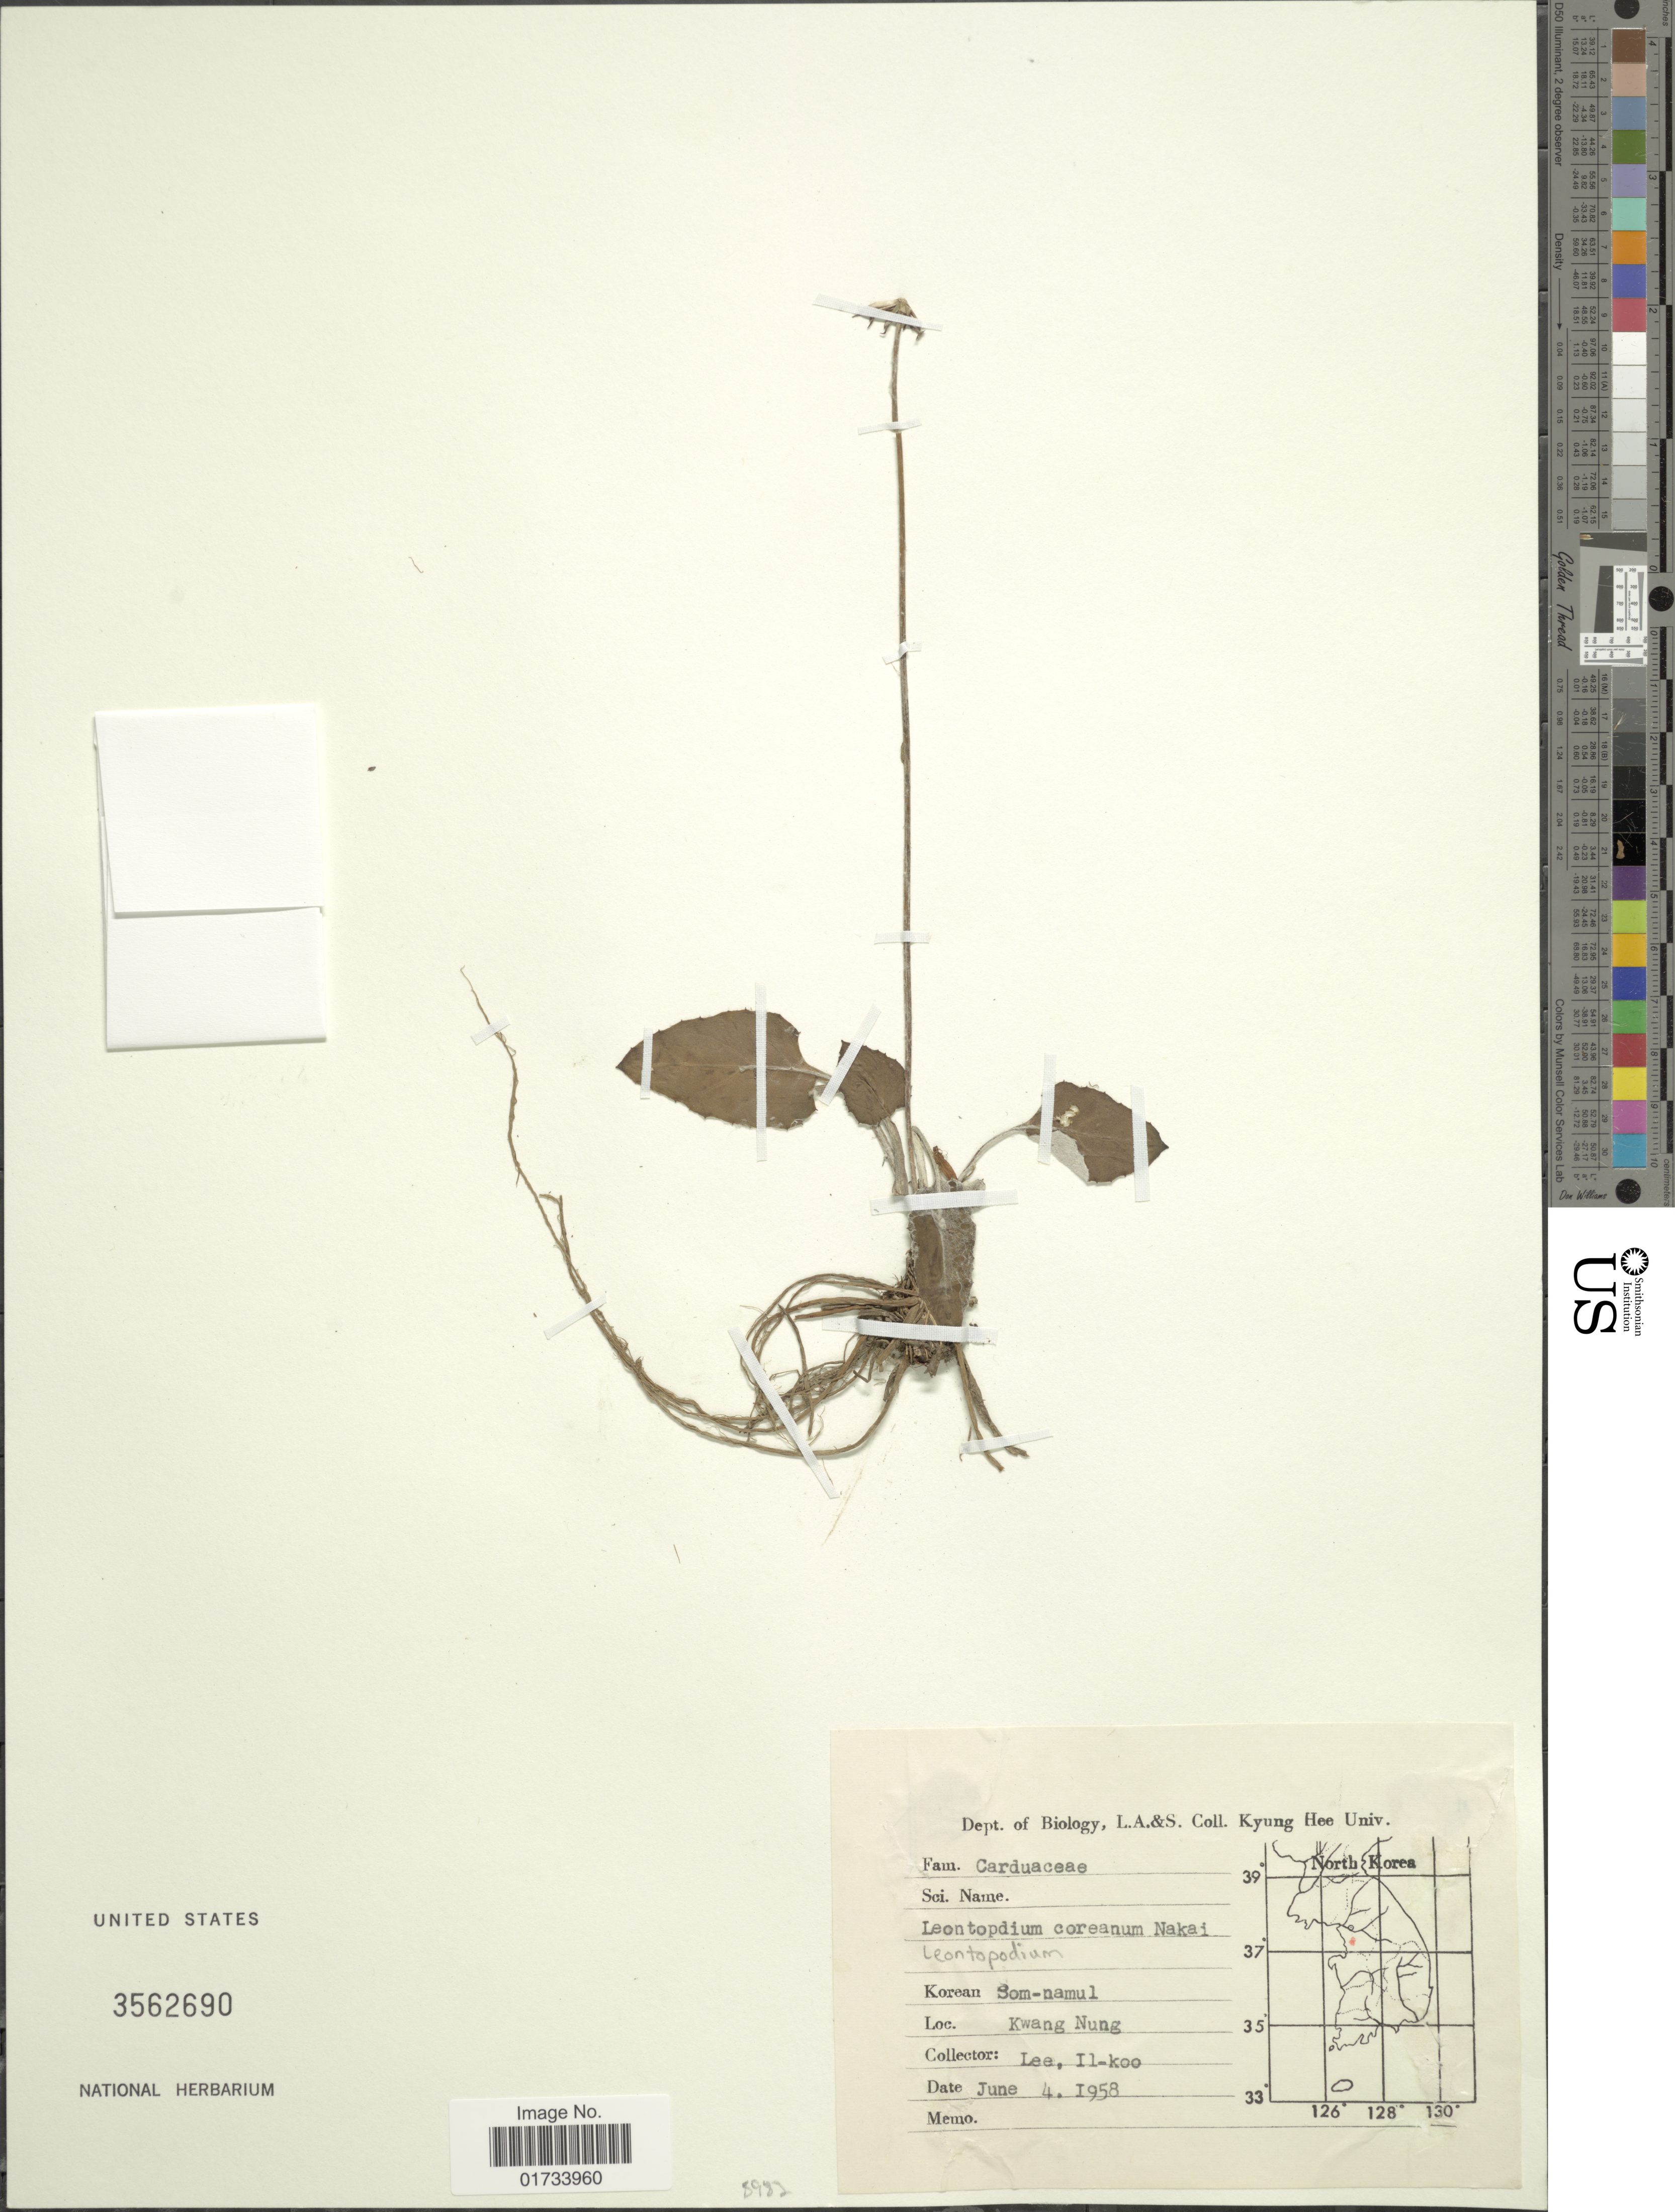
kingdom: Plantae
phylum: Tracheophyta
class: Magnoliopsida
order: Asterales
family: Asteraceae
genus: Leibnitzia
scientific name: Leibnitzia anandria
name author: (L.) Nakai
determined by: Chen, Y. S.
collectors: I. Lee & Kyung Hee University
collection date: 1958-06-04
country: South Korea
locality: Sam-namul, Kwang Nung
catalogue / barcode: US 3562690